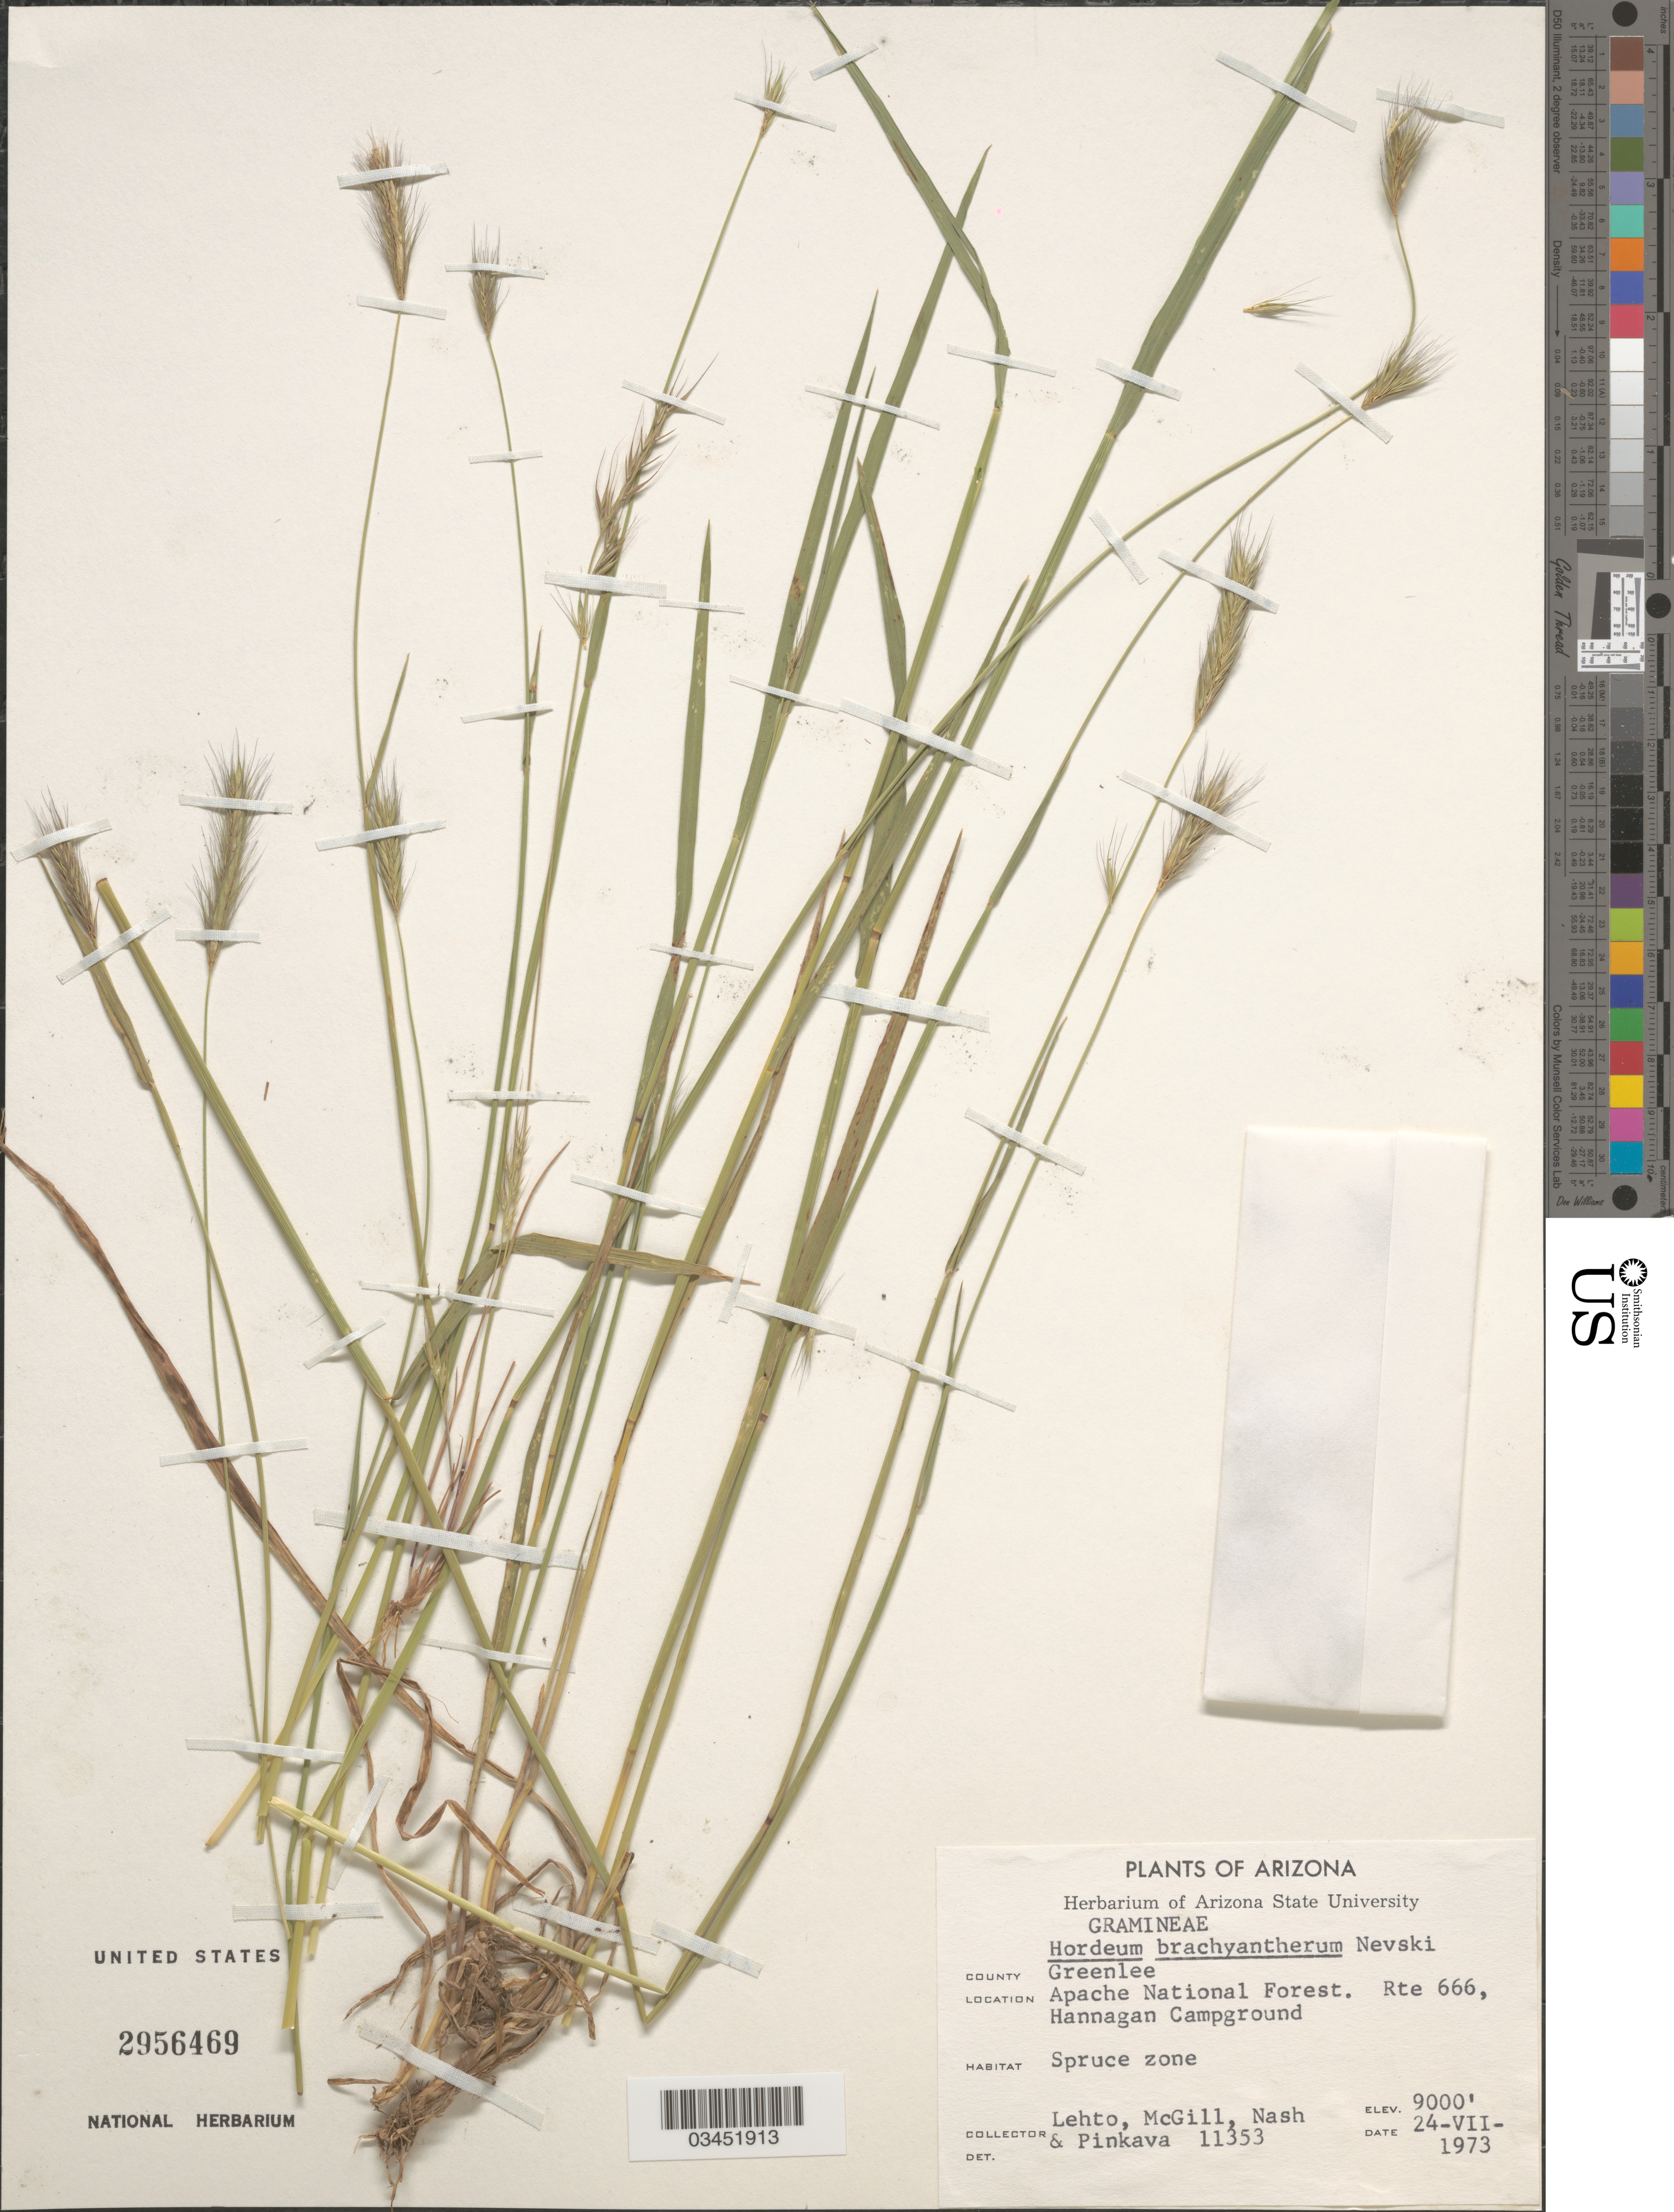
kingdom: Plantae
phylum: Tracheophyta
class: Liliopsida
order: Poales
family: Poaceae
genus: Hordeum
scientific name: Hordeum brachyantherum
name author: Nevski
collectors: -. Lehto, -. McGill, -- Nash & -. Pinkava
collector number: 11353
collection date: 1973-07-24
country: United States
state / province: Arizona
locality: County Greenlee. Apache National Forest. Rte 666, Hannagan Campground.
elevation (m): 2743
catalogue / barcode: US 2956469